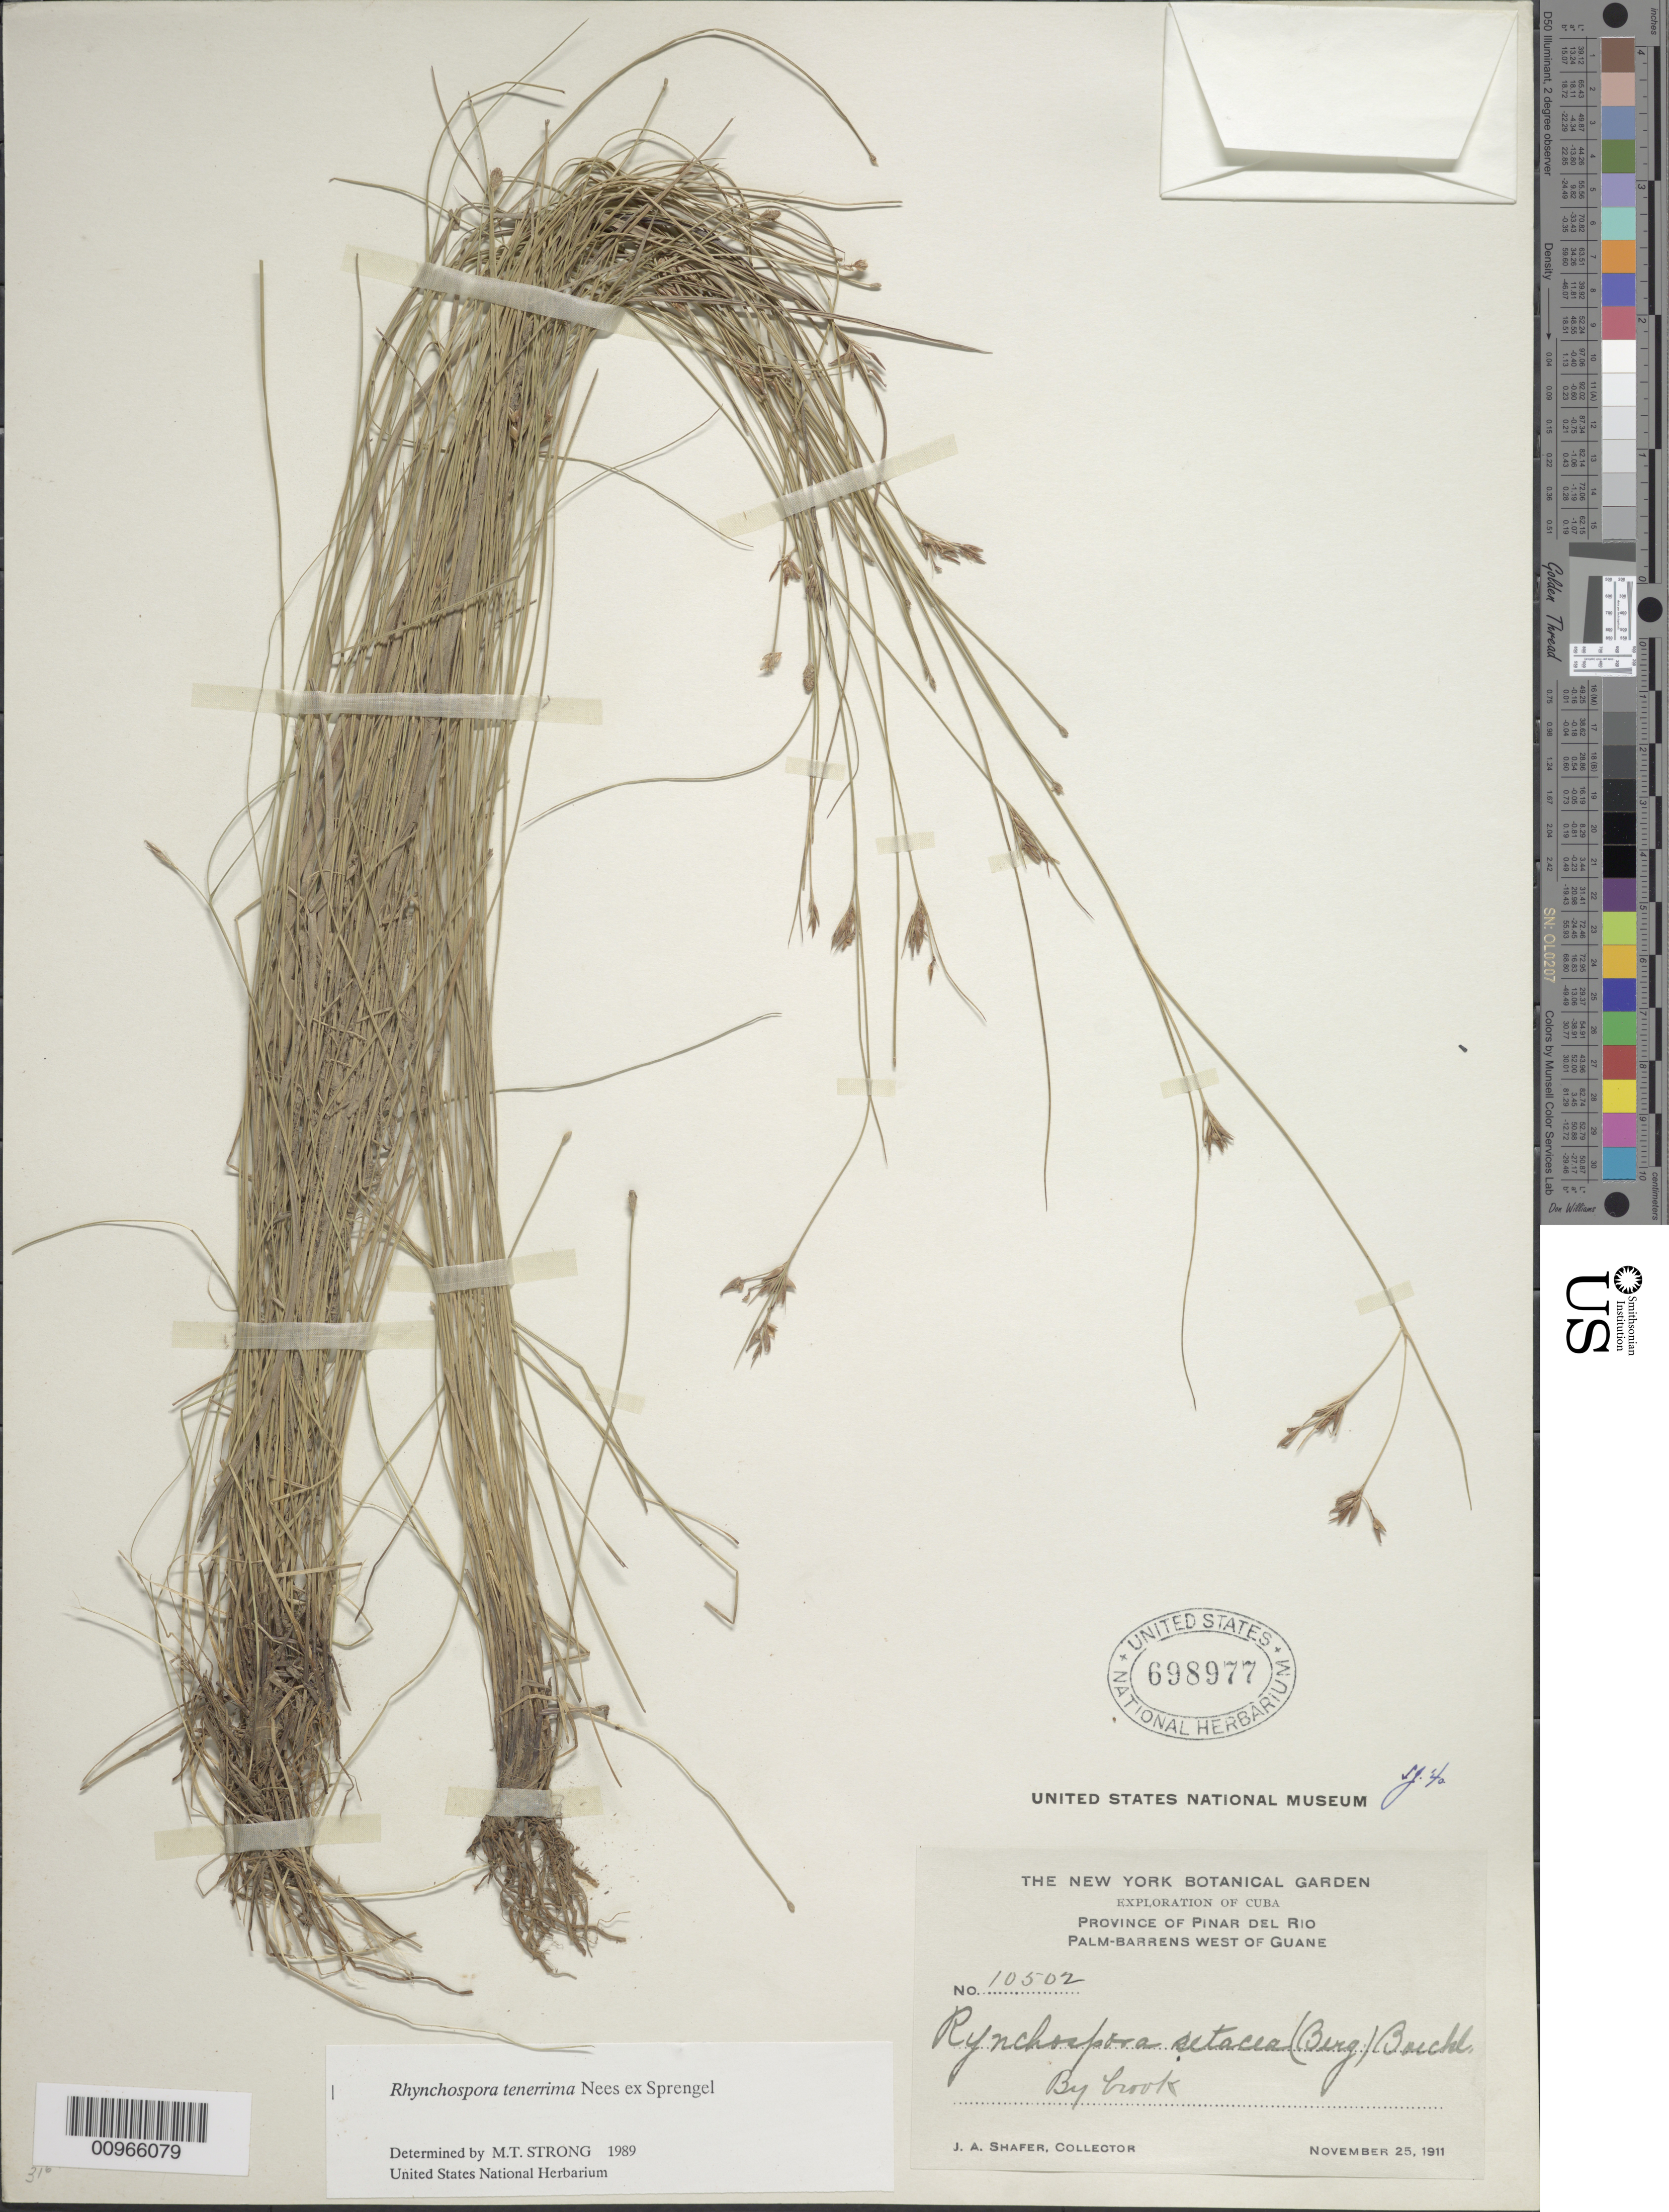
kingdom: Plantae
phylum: Tracheophyta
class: Liliopsida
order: Poales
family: Cyperaceae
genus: Rhynchospora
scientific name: Rhynchospora tenerrima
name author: Nees ex Spreng.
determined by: Strong, M. T., (US), Smithsonian Institution - National Museum of Natural History (UNITED STATES)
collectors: J. A. Shafer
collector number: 10502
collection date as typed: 25 Nov 1911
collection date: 1911-11-25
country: Cuba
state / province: Pinar del Rio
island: Cuba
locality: Palm-barrens west of Guane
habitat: By brook in palm-barrens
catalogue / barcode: US 698977